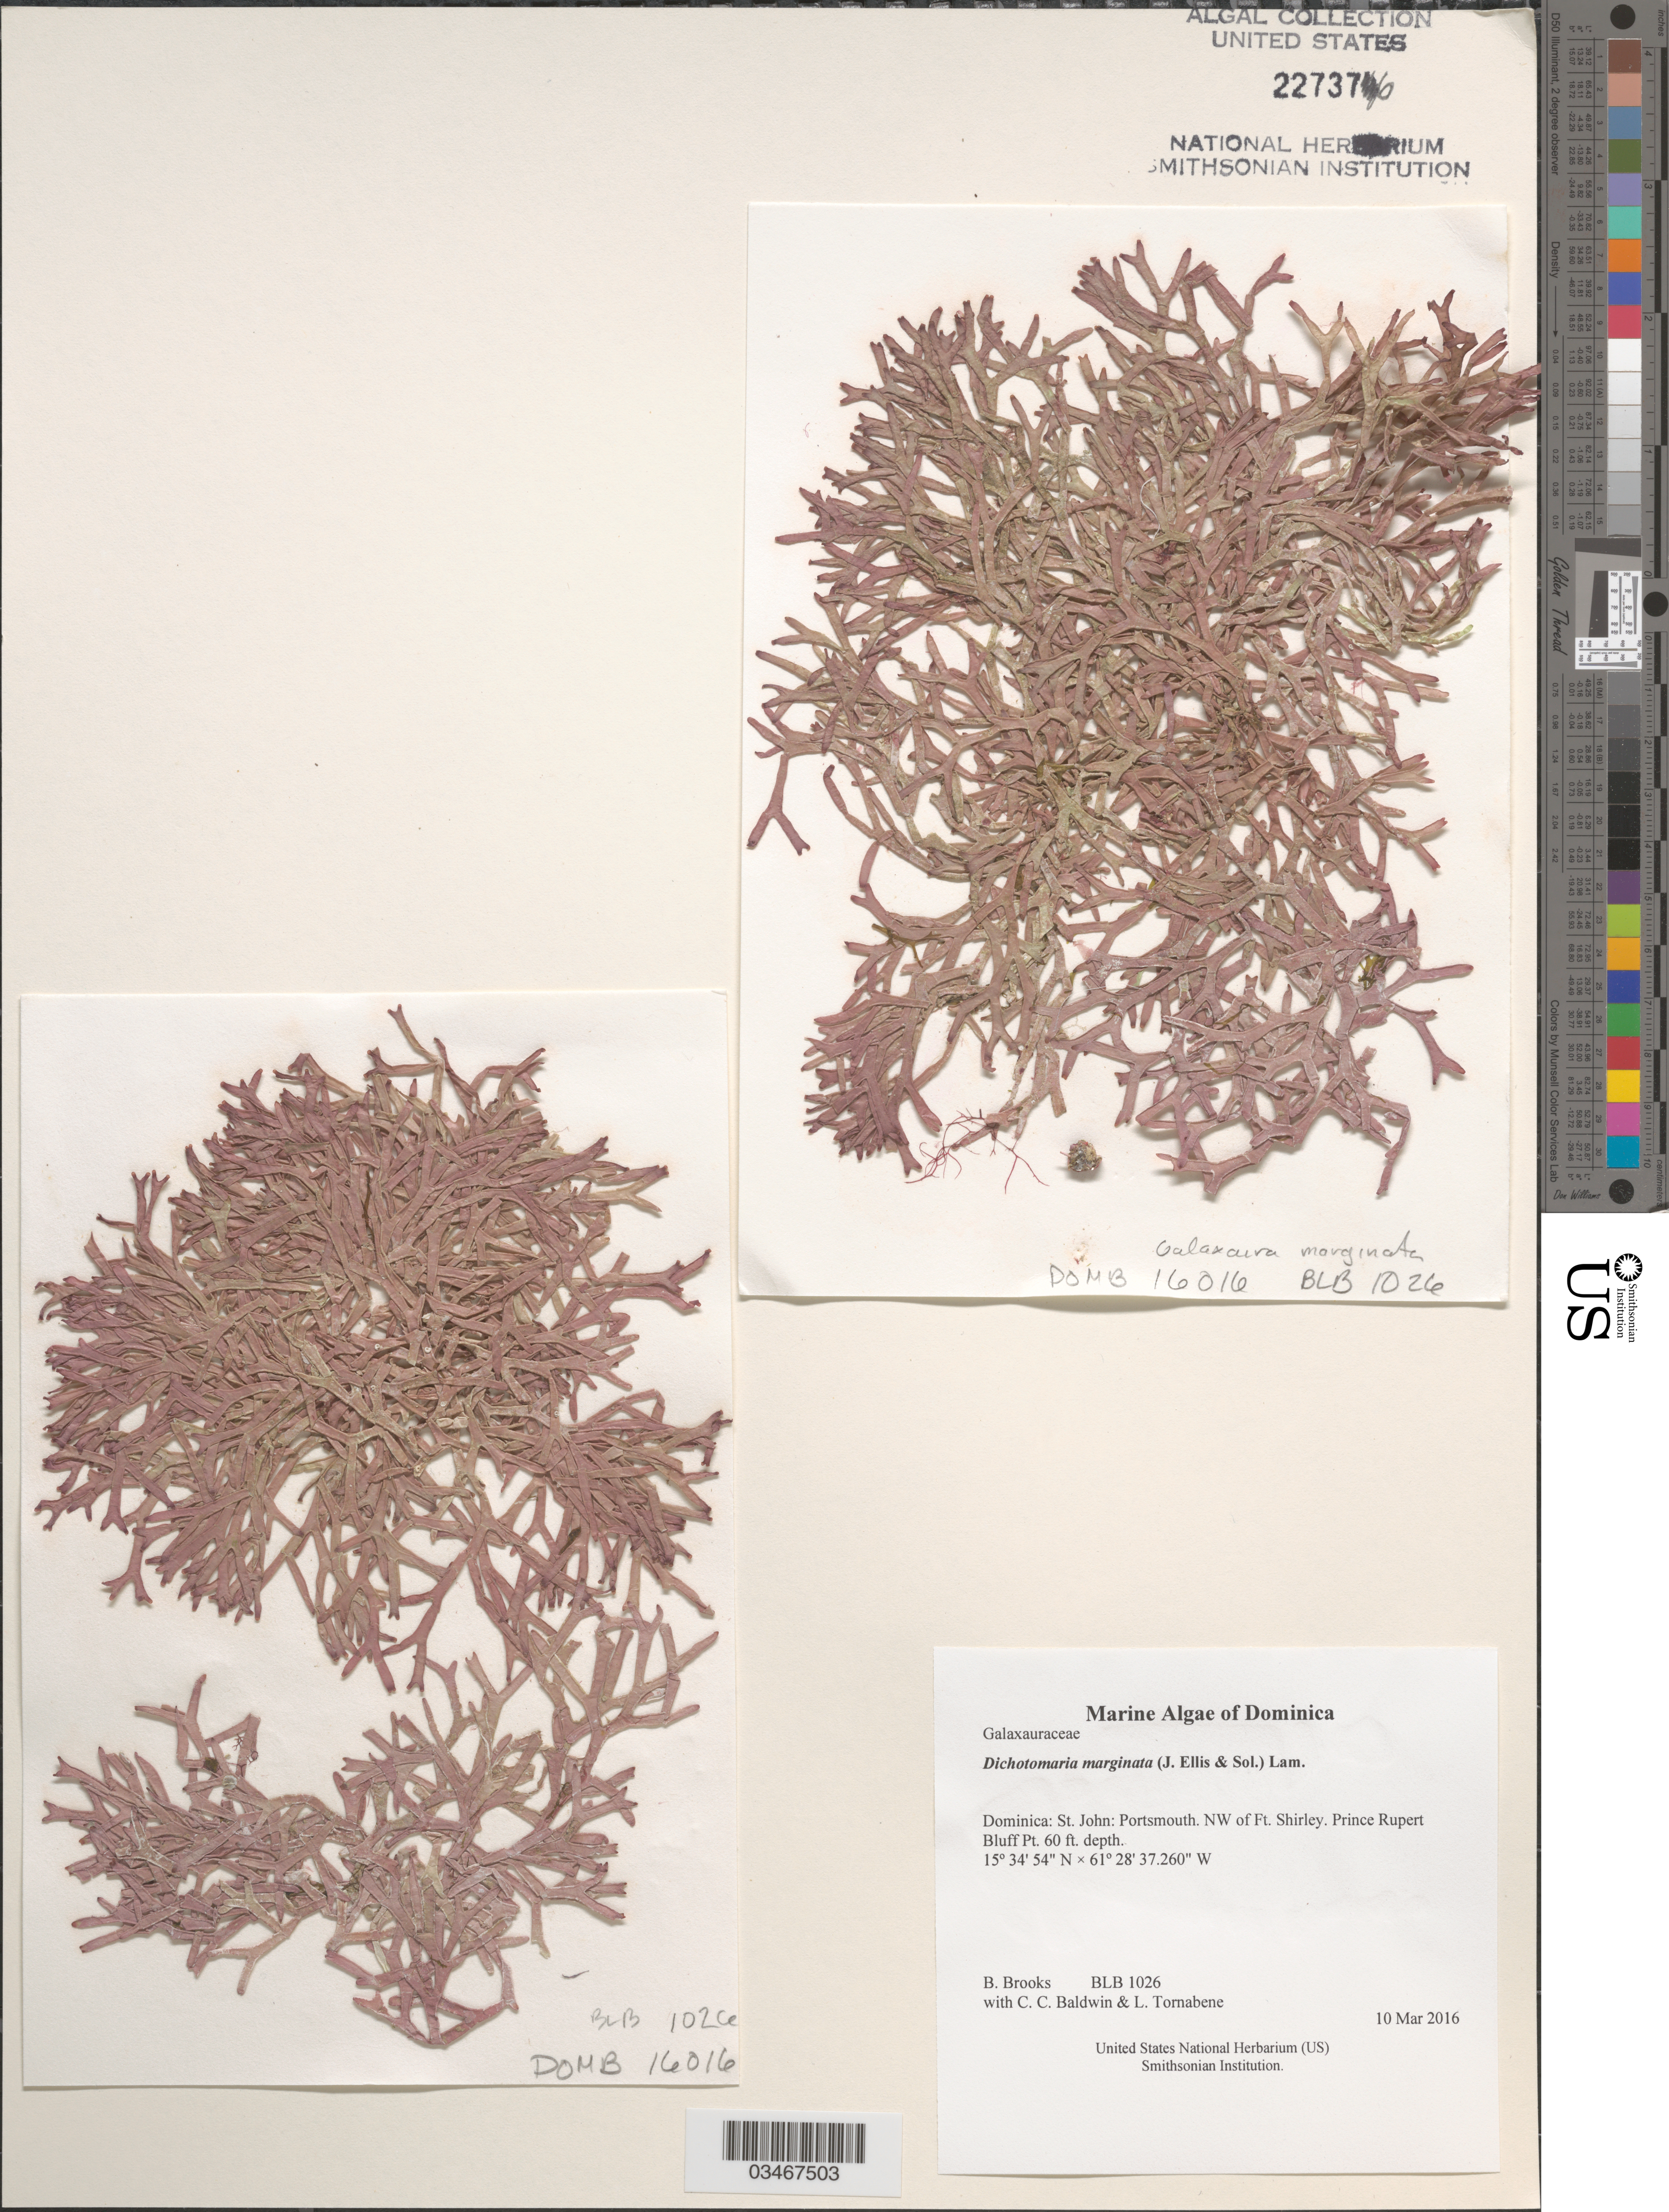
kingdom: Plantae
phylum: Rhodophyta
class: Florideophyceae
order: Nemaliales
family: Galaxauraceae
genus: Dichotomaria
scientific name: Dichotomaria marginata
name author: (J. Ellis & Sol.) Lam.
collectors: B. Brooks, C. C. Baldwin & L. Tornabene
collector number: BLB 1026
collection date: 2016-03-10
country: Dominica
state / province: St. John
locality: Portsmouth. NW of Ft. Shirley. Prince Rubert Bluff Pt.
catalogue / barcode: US 227376